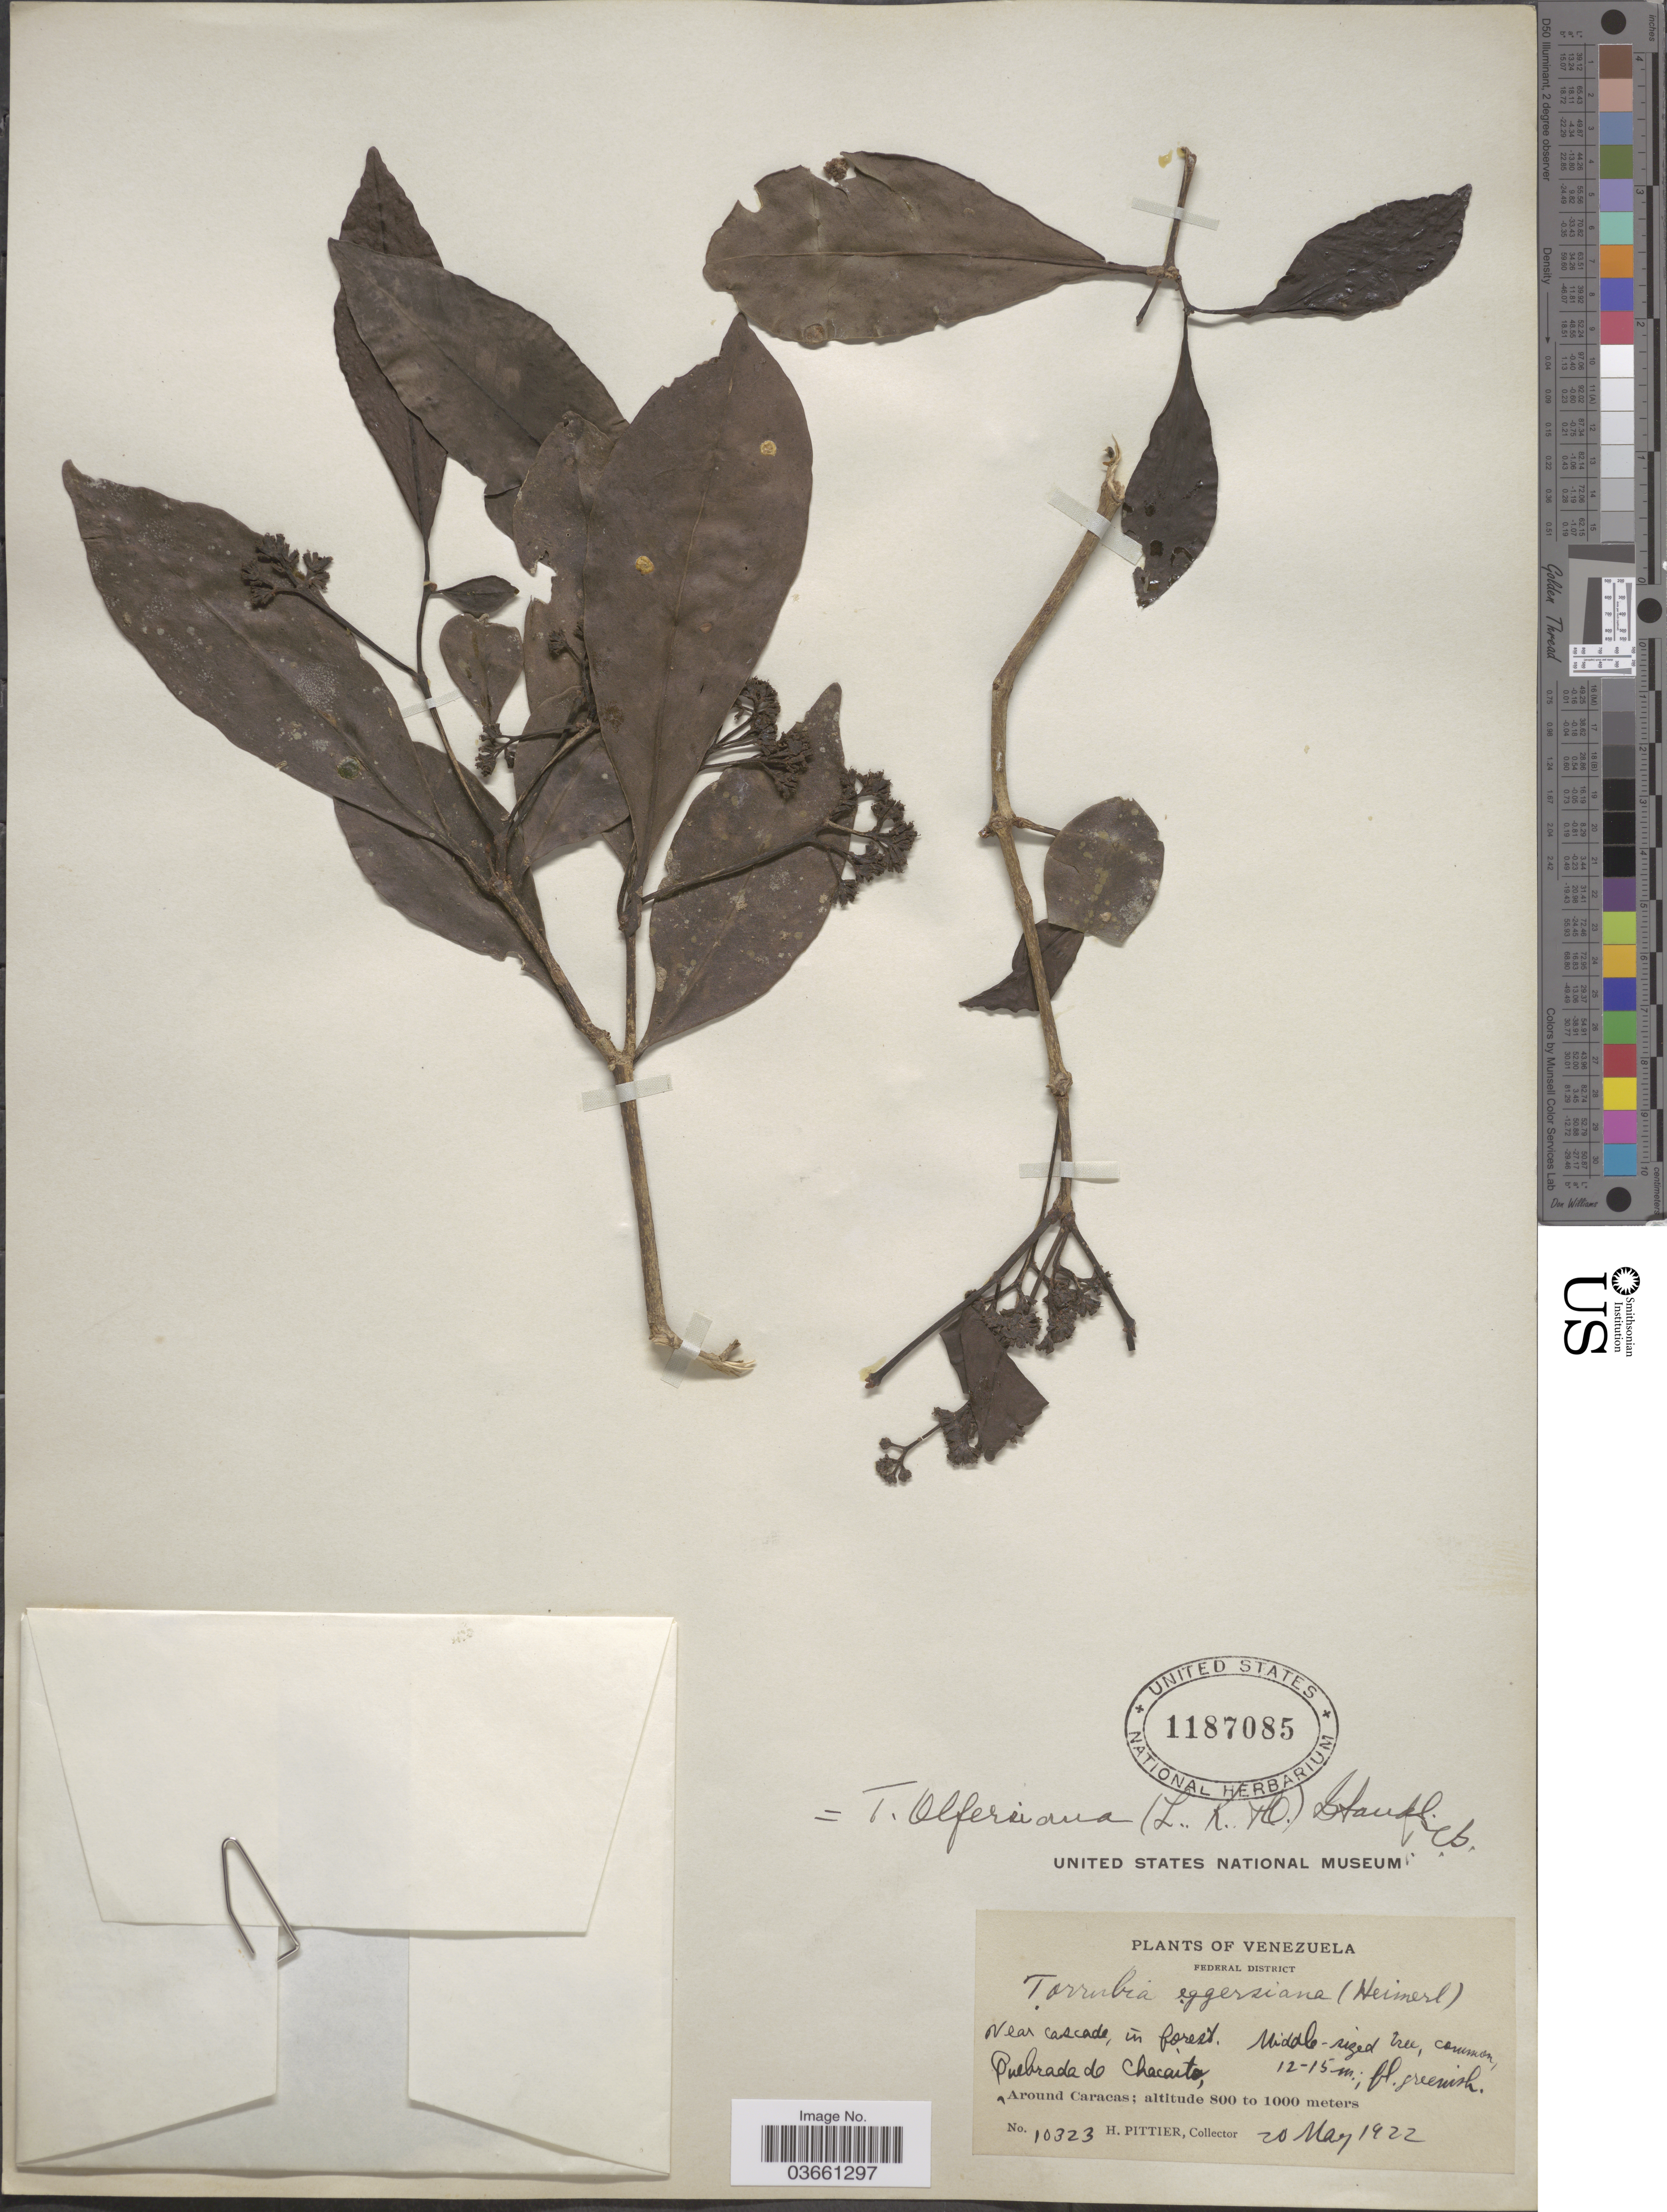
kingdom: Plantae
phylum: Tracheophyta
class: Magnoliopsida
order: Caryophyllales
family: Nyctaginaceae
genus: Guapira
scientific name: Guapira opposita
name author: (Vell.) Reitz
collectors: H. F. Pittier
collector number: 10323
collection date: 1922-05-20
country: Venezuela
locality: Federal District. Puebradita de Chacaito. Around Caracas.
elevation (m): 800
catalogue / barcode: US 1187085